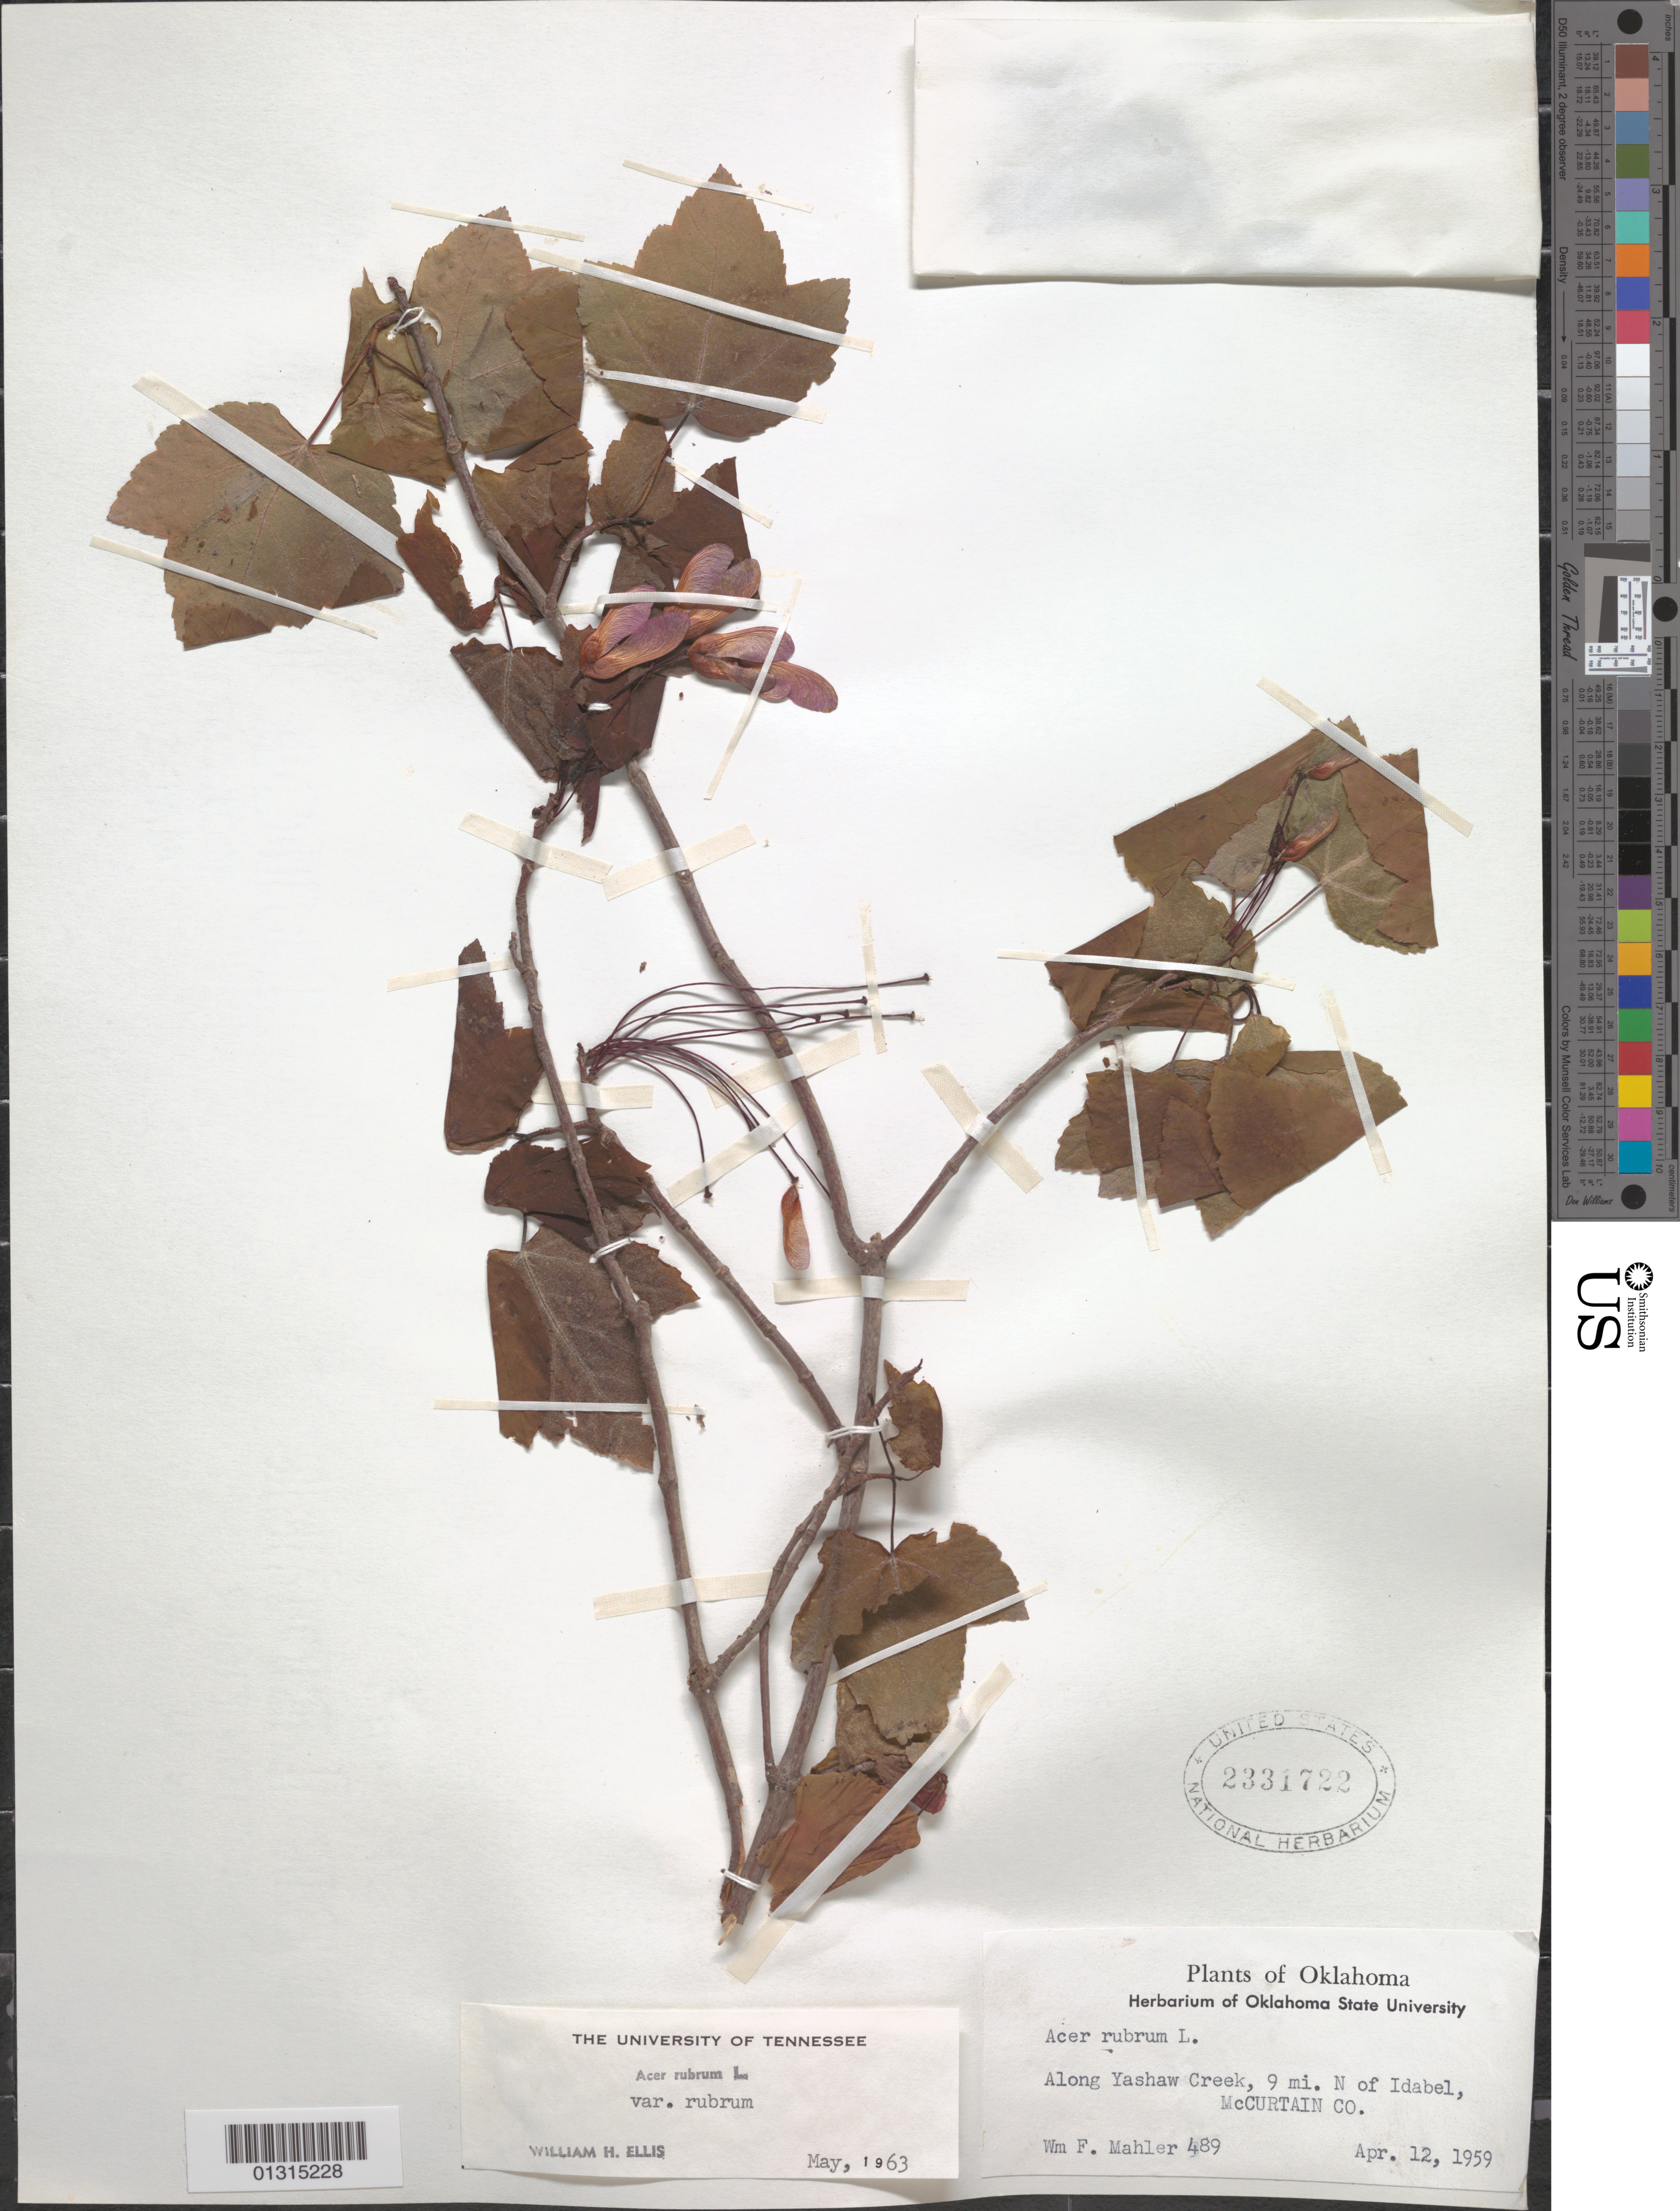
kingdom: Plantae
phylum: Tracheophyta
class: Magnoliopsida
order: Sapindales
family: Sapindaceae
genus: Acer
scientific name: Acer rubrum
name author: L.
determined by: Ellis, W. H.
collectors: W. F. Mahler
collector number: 489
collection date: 1959-04-12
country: United States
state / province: Oklahoma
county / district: McCurtain County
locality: McCurtain County, along Yashaw Creek, 9 miles N of Idabel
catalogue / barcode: US 2331722